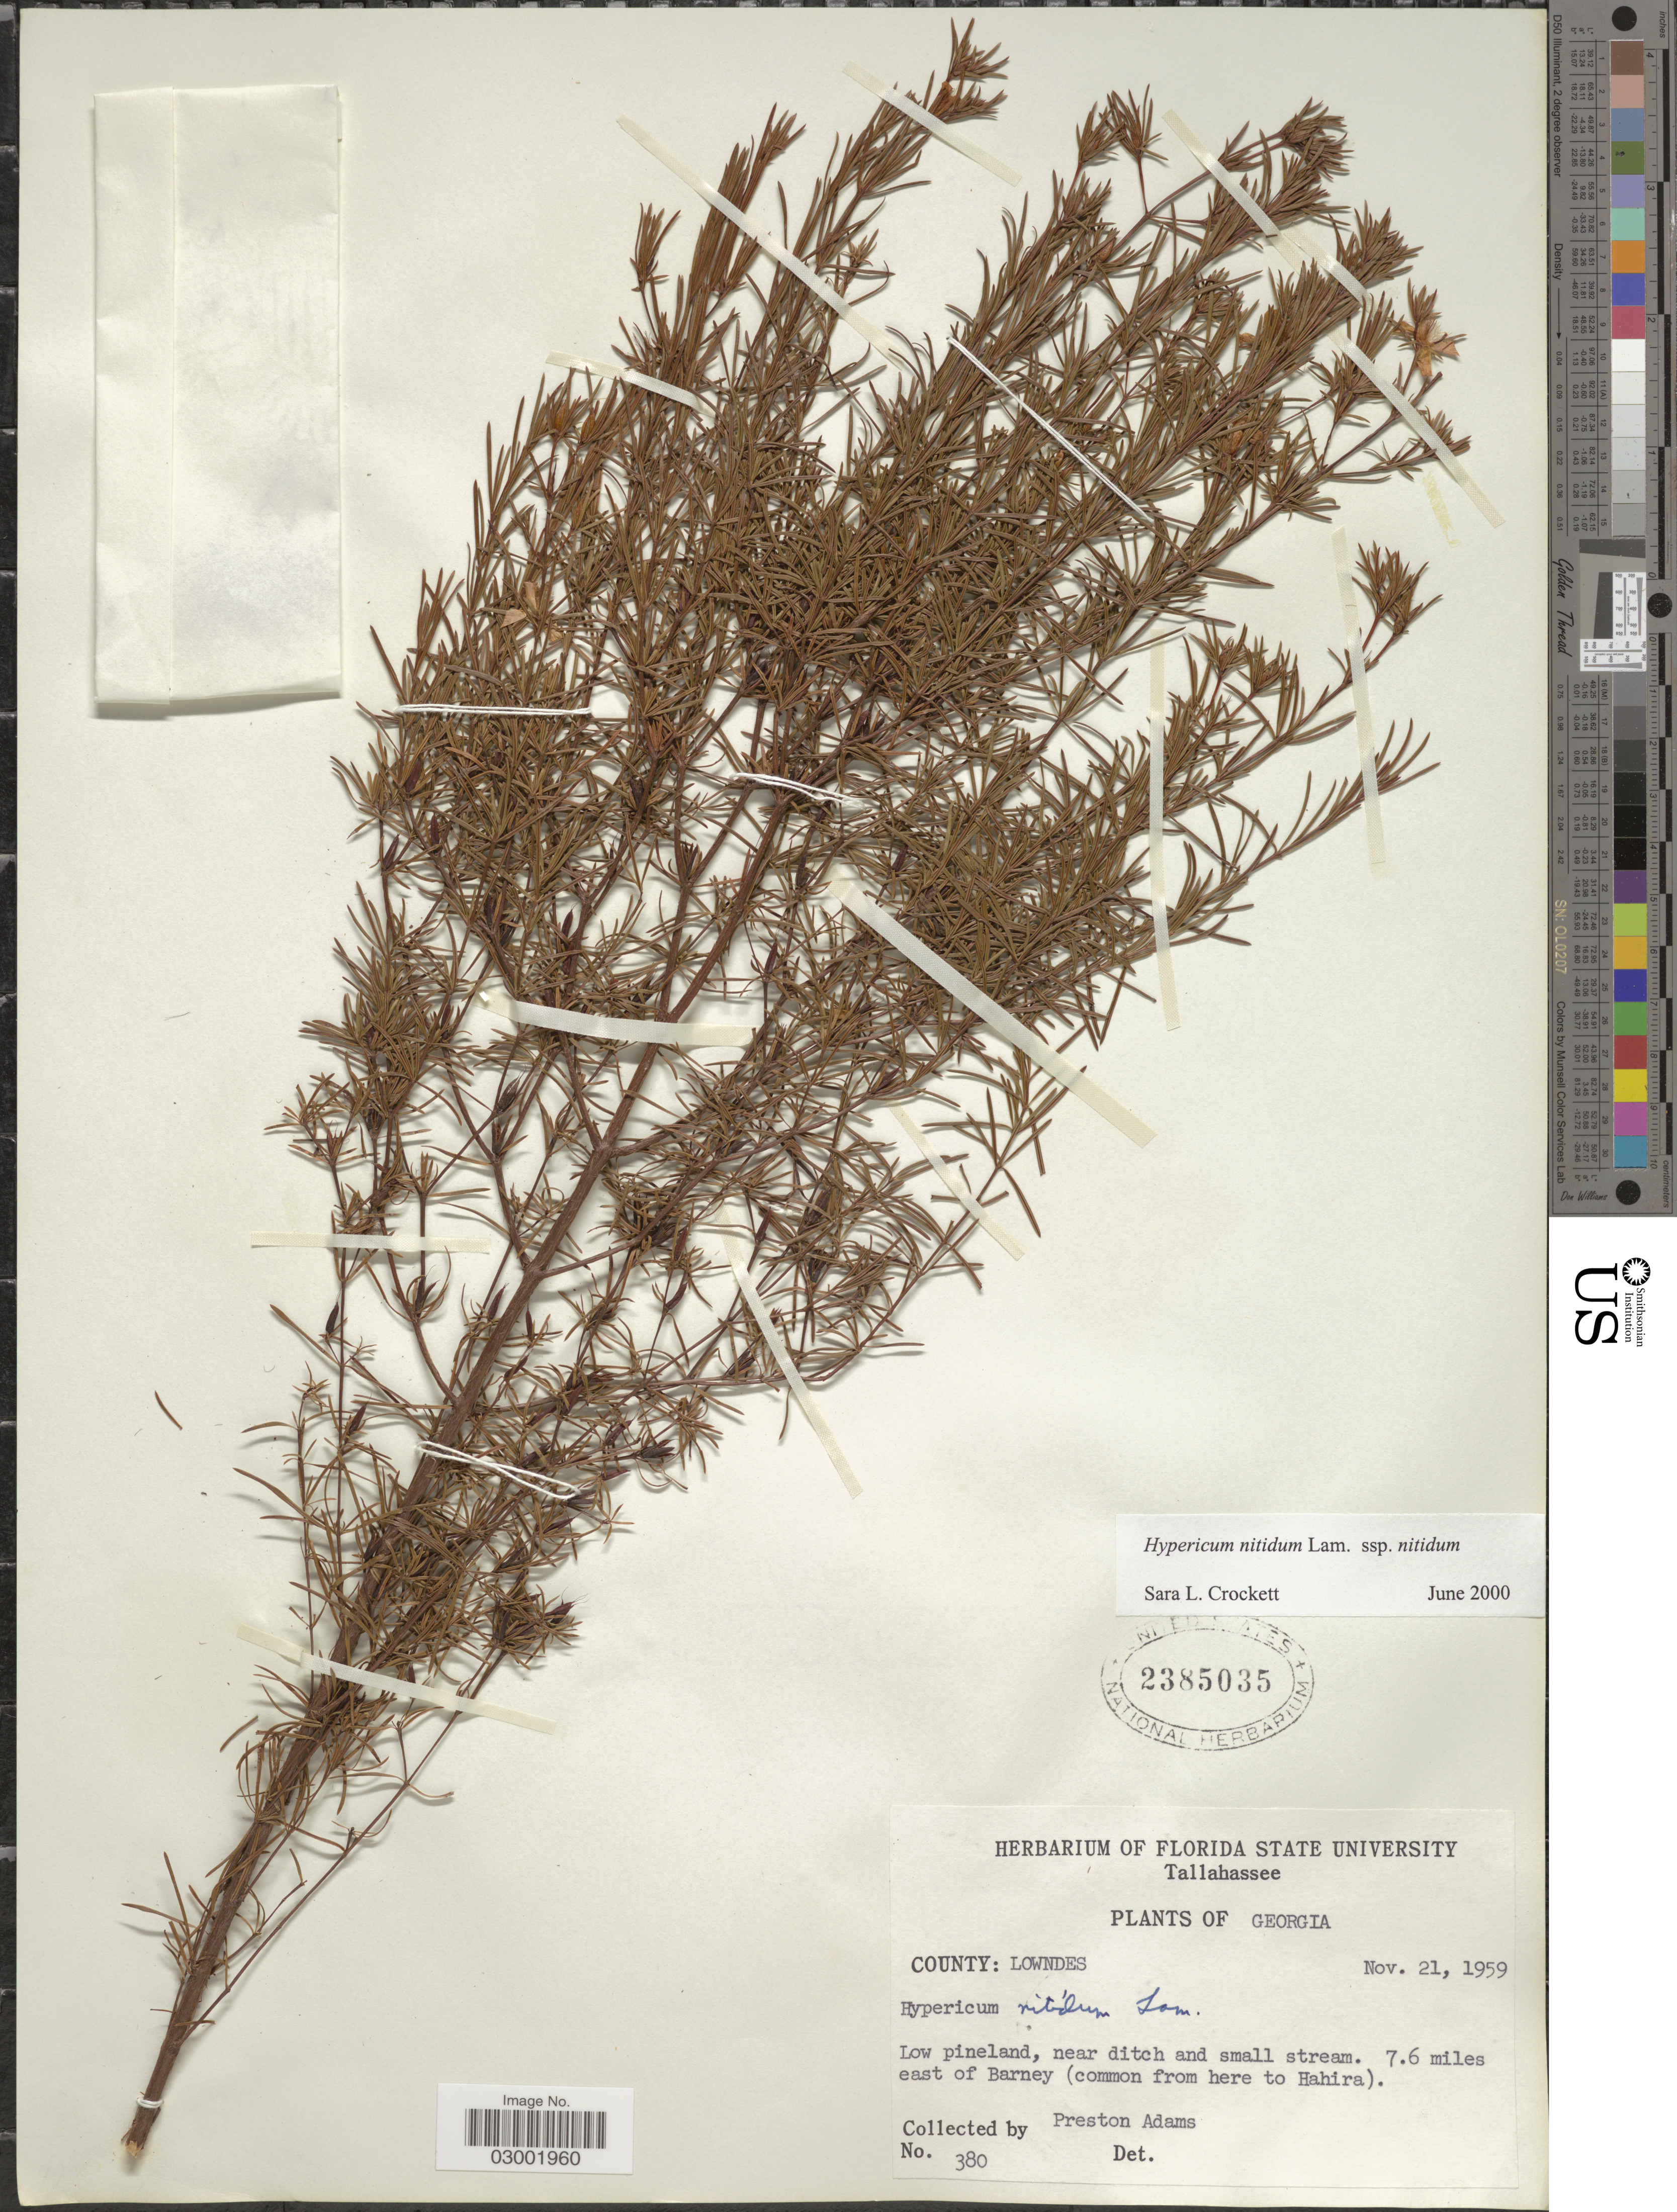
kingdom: Plantae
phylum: Tracheophyta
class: Magnoliopsida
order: Malpighiales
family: Hypericaceae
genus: Hypericum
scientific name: Hypericum nitidum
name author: Lam.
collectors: P. Adams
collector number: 380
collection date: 1959-11-21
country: United States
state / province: Georgia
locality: County: Lowndes, 7.6 miles east of Barney (common from here to Hahira).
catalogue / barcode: US 2385035